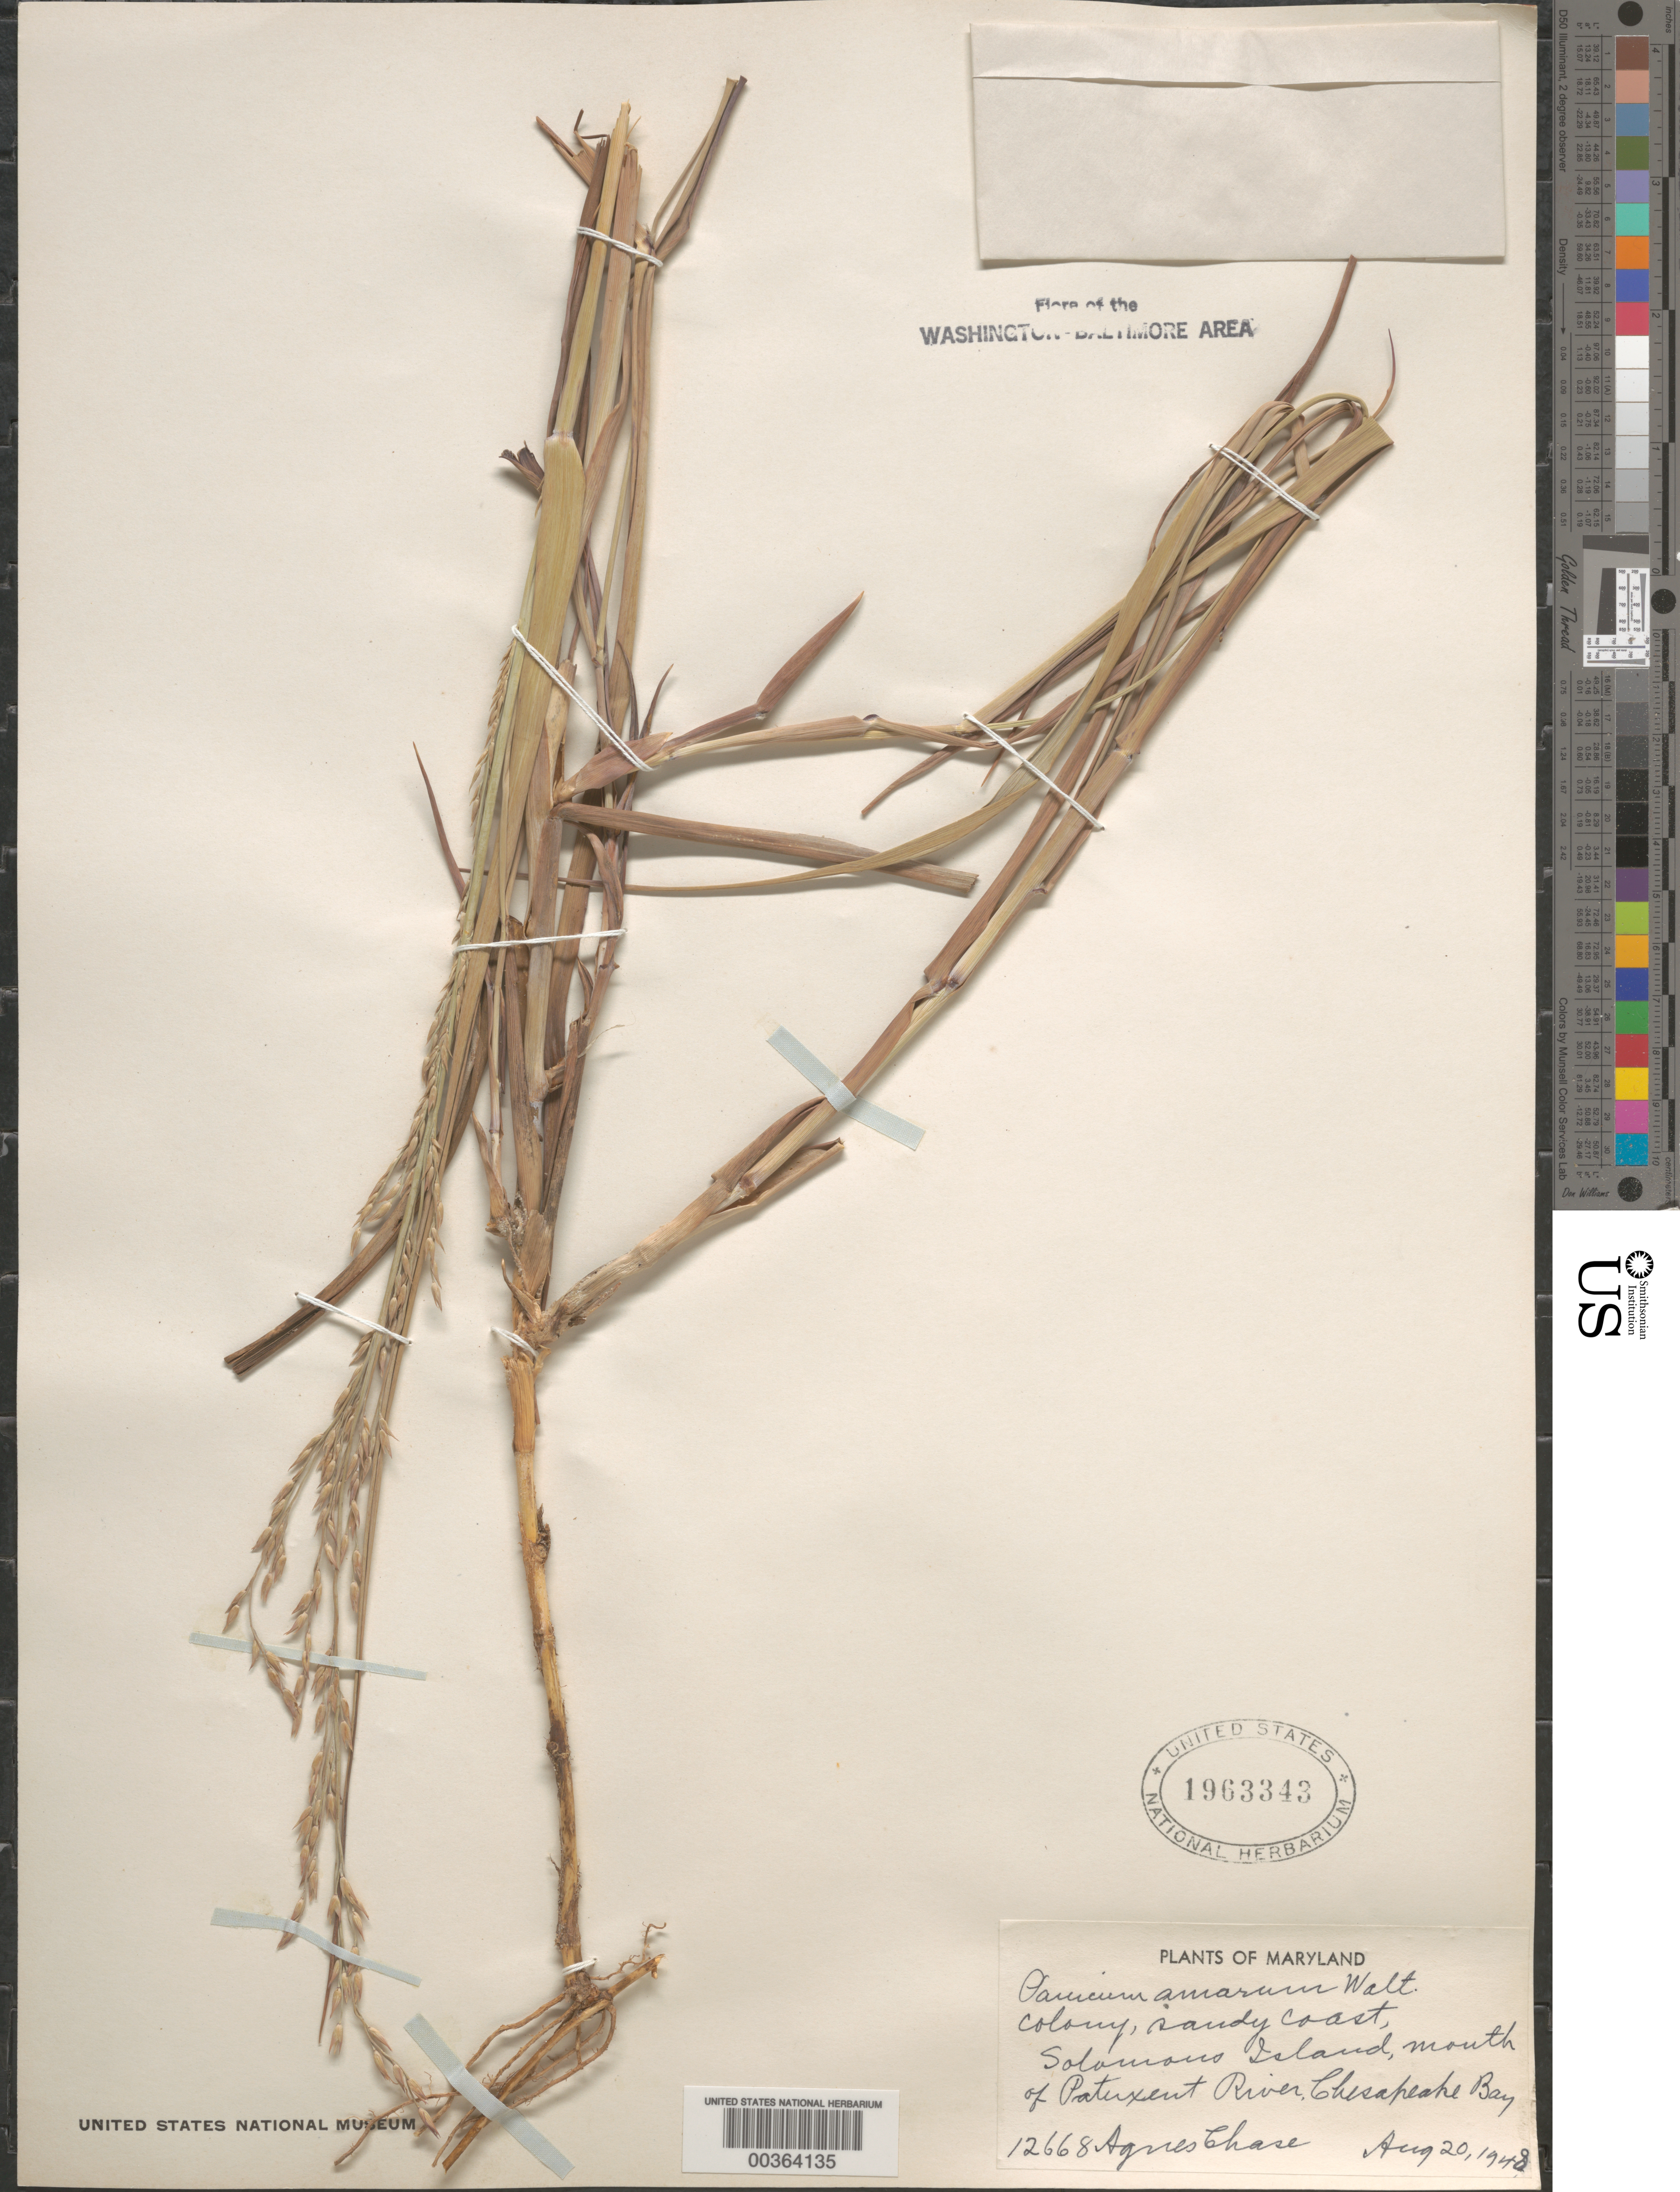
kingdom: Plantae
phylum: Tracheophyta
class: Liliopsida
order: Poales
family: Poaceae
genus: Panicum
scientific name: Panicum amarum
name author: Elliott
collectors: A. Chase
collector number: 12668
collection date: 1948-08-20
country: United States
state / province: Maryland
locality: Solomons Island, mouth of Patuxent River, Chesapeake Bay.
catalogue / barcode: US 1963343